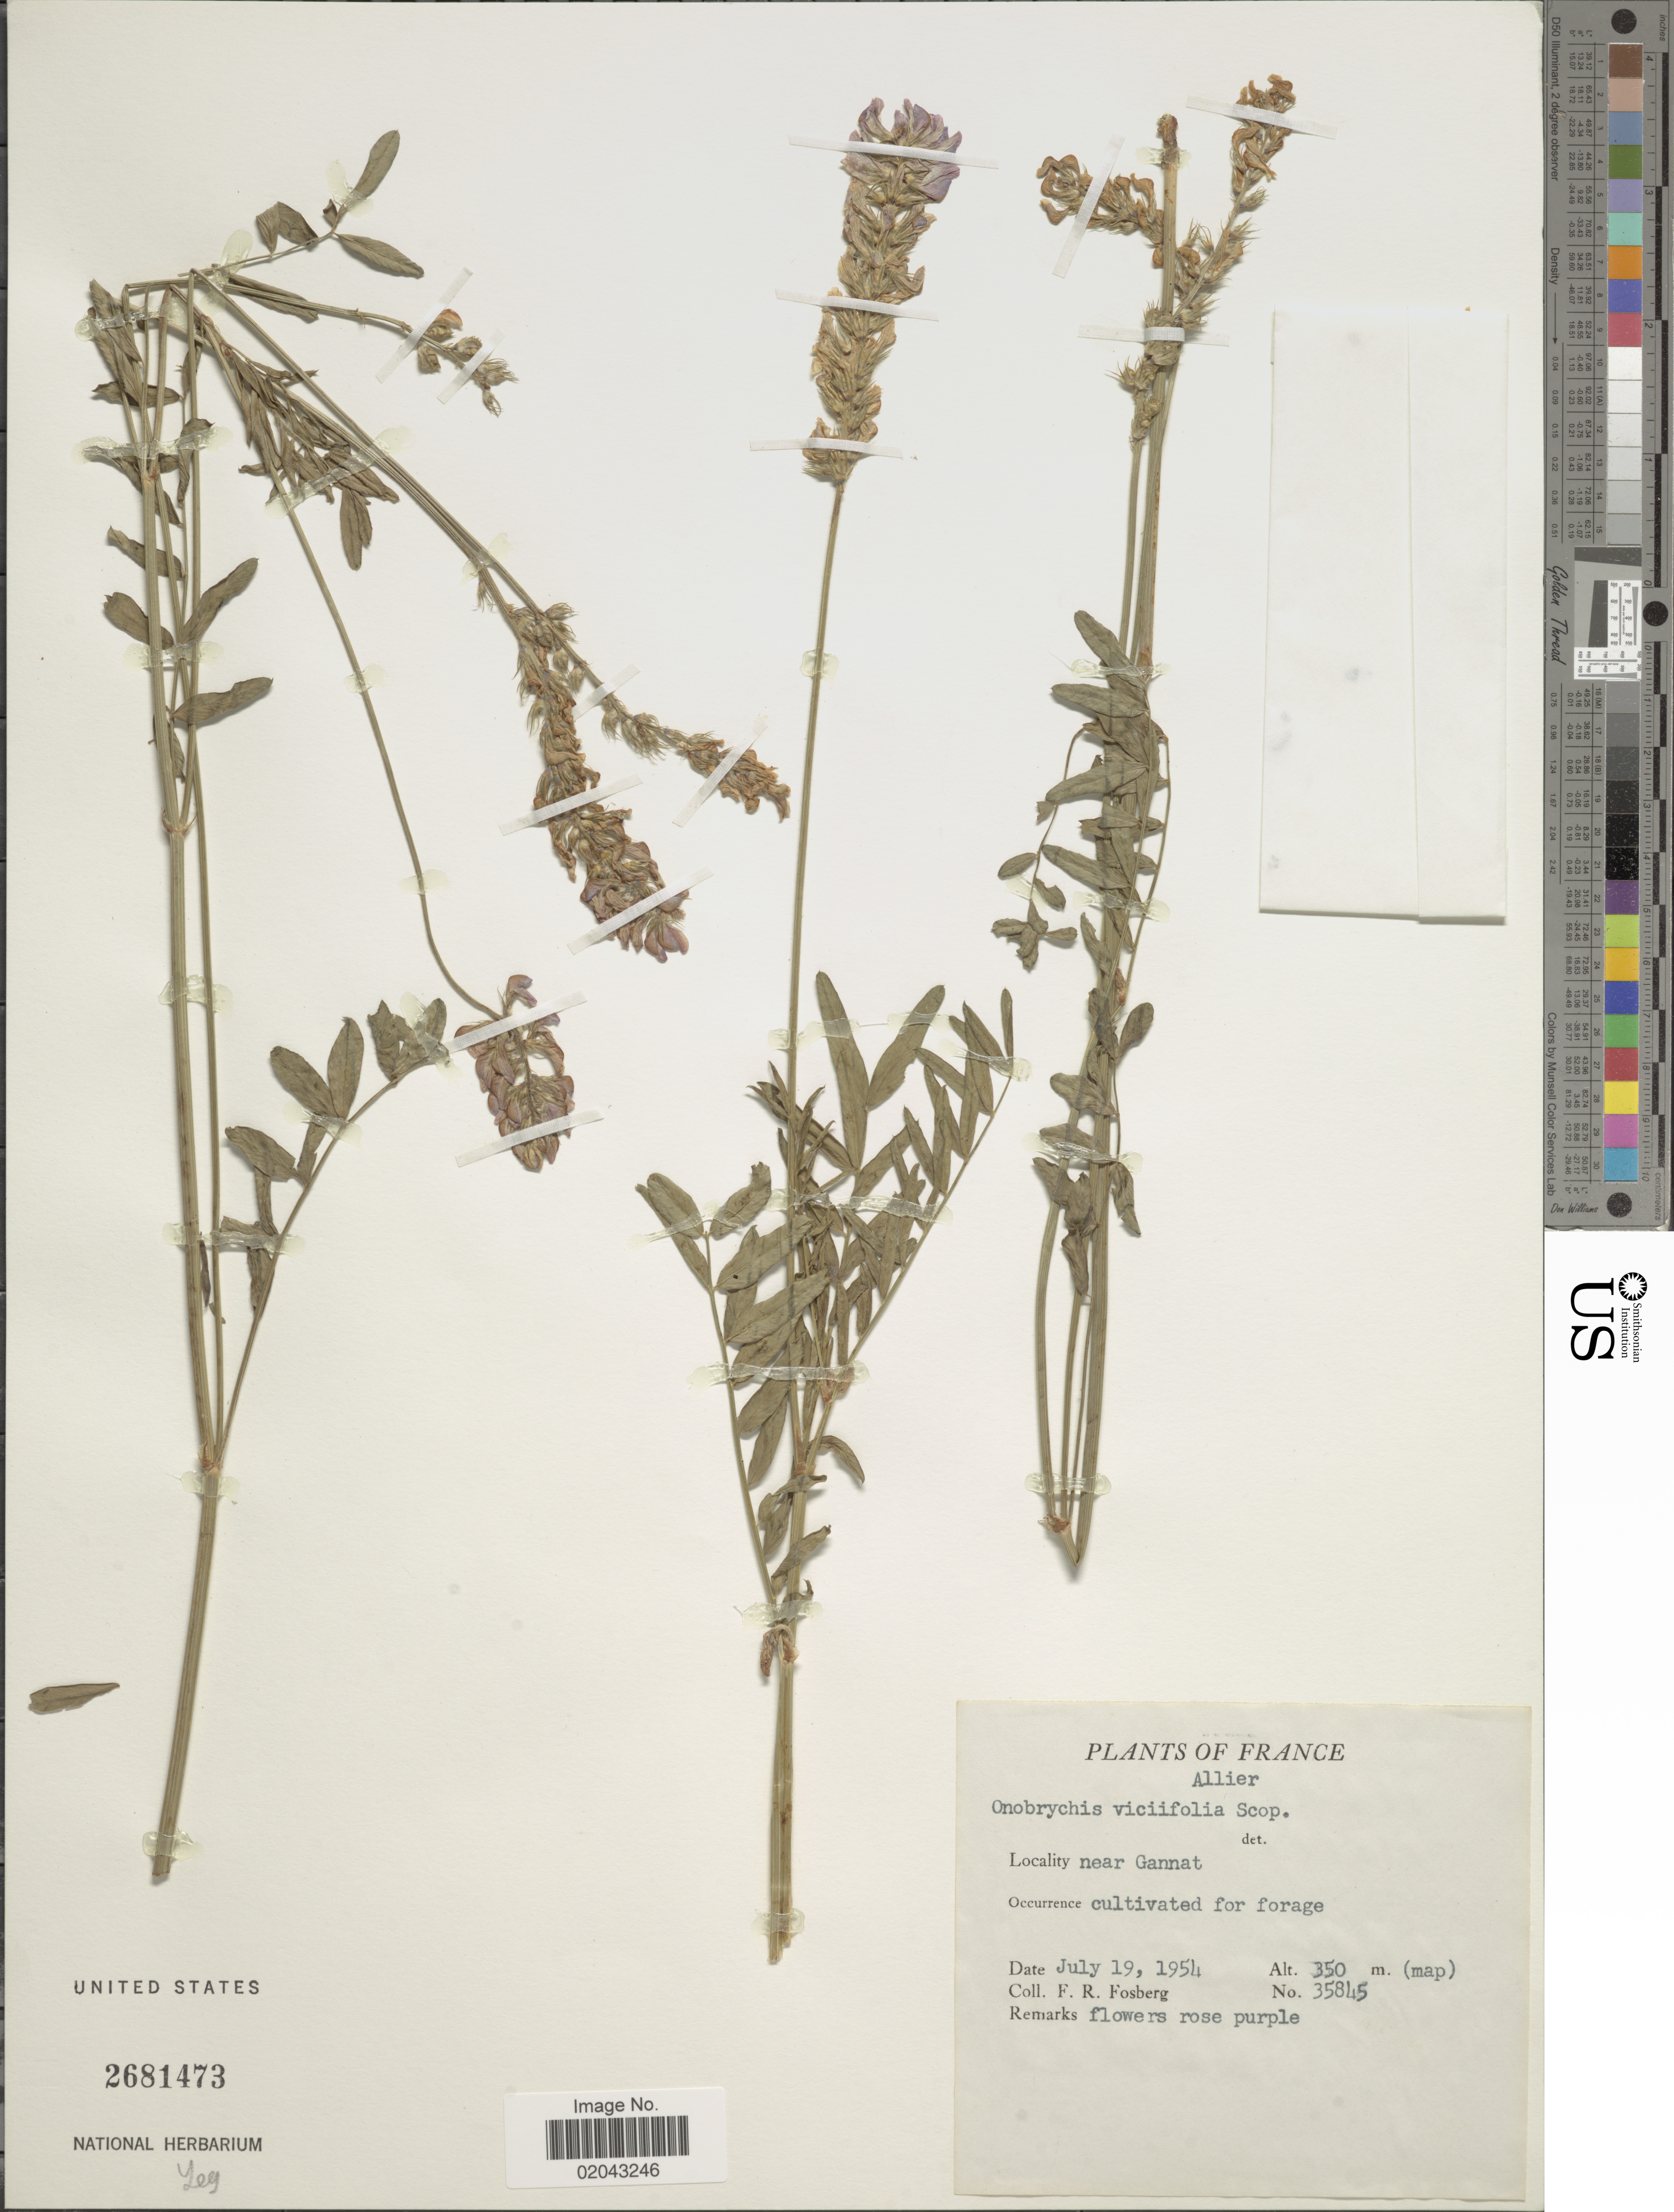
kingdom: Plantae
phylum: Tracheophyta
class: Magnoliopsida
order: Fabales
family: Fabaceae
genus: Onobrychis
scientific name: Onobrychis viciaefolia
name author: Trautv.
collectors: F. R. Fosberg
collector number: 35845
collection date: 1954-07-19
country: France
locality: France, Allier. near Gannat.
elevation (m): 350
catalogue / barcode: US 2681473